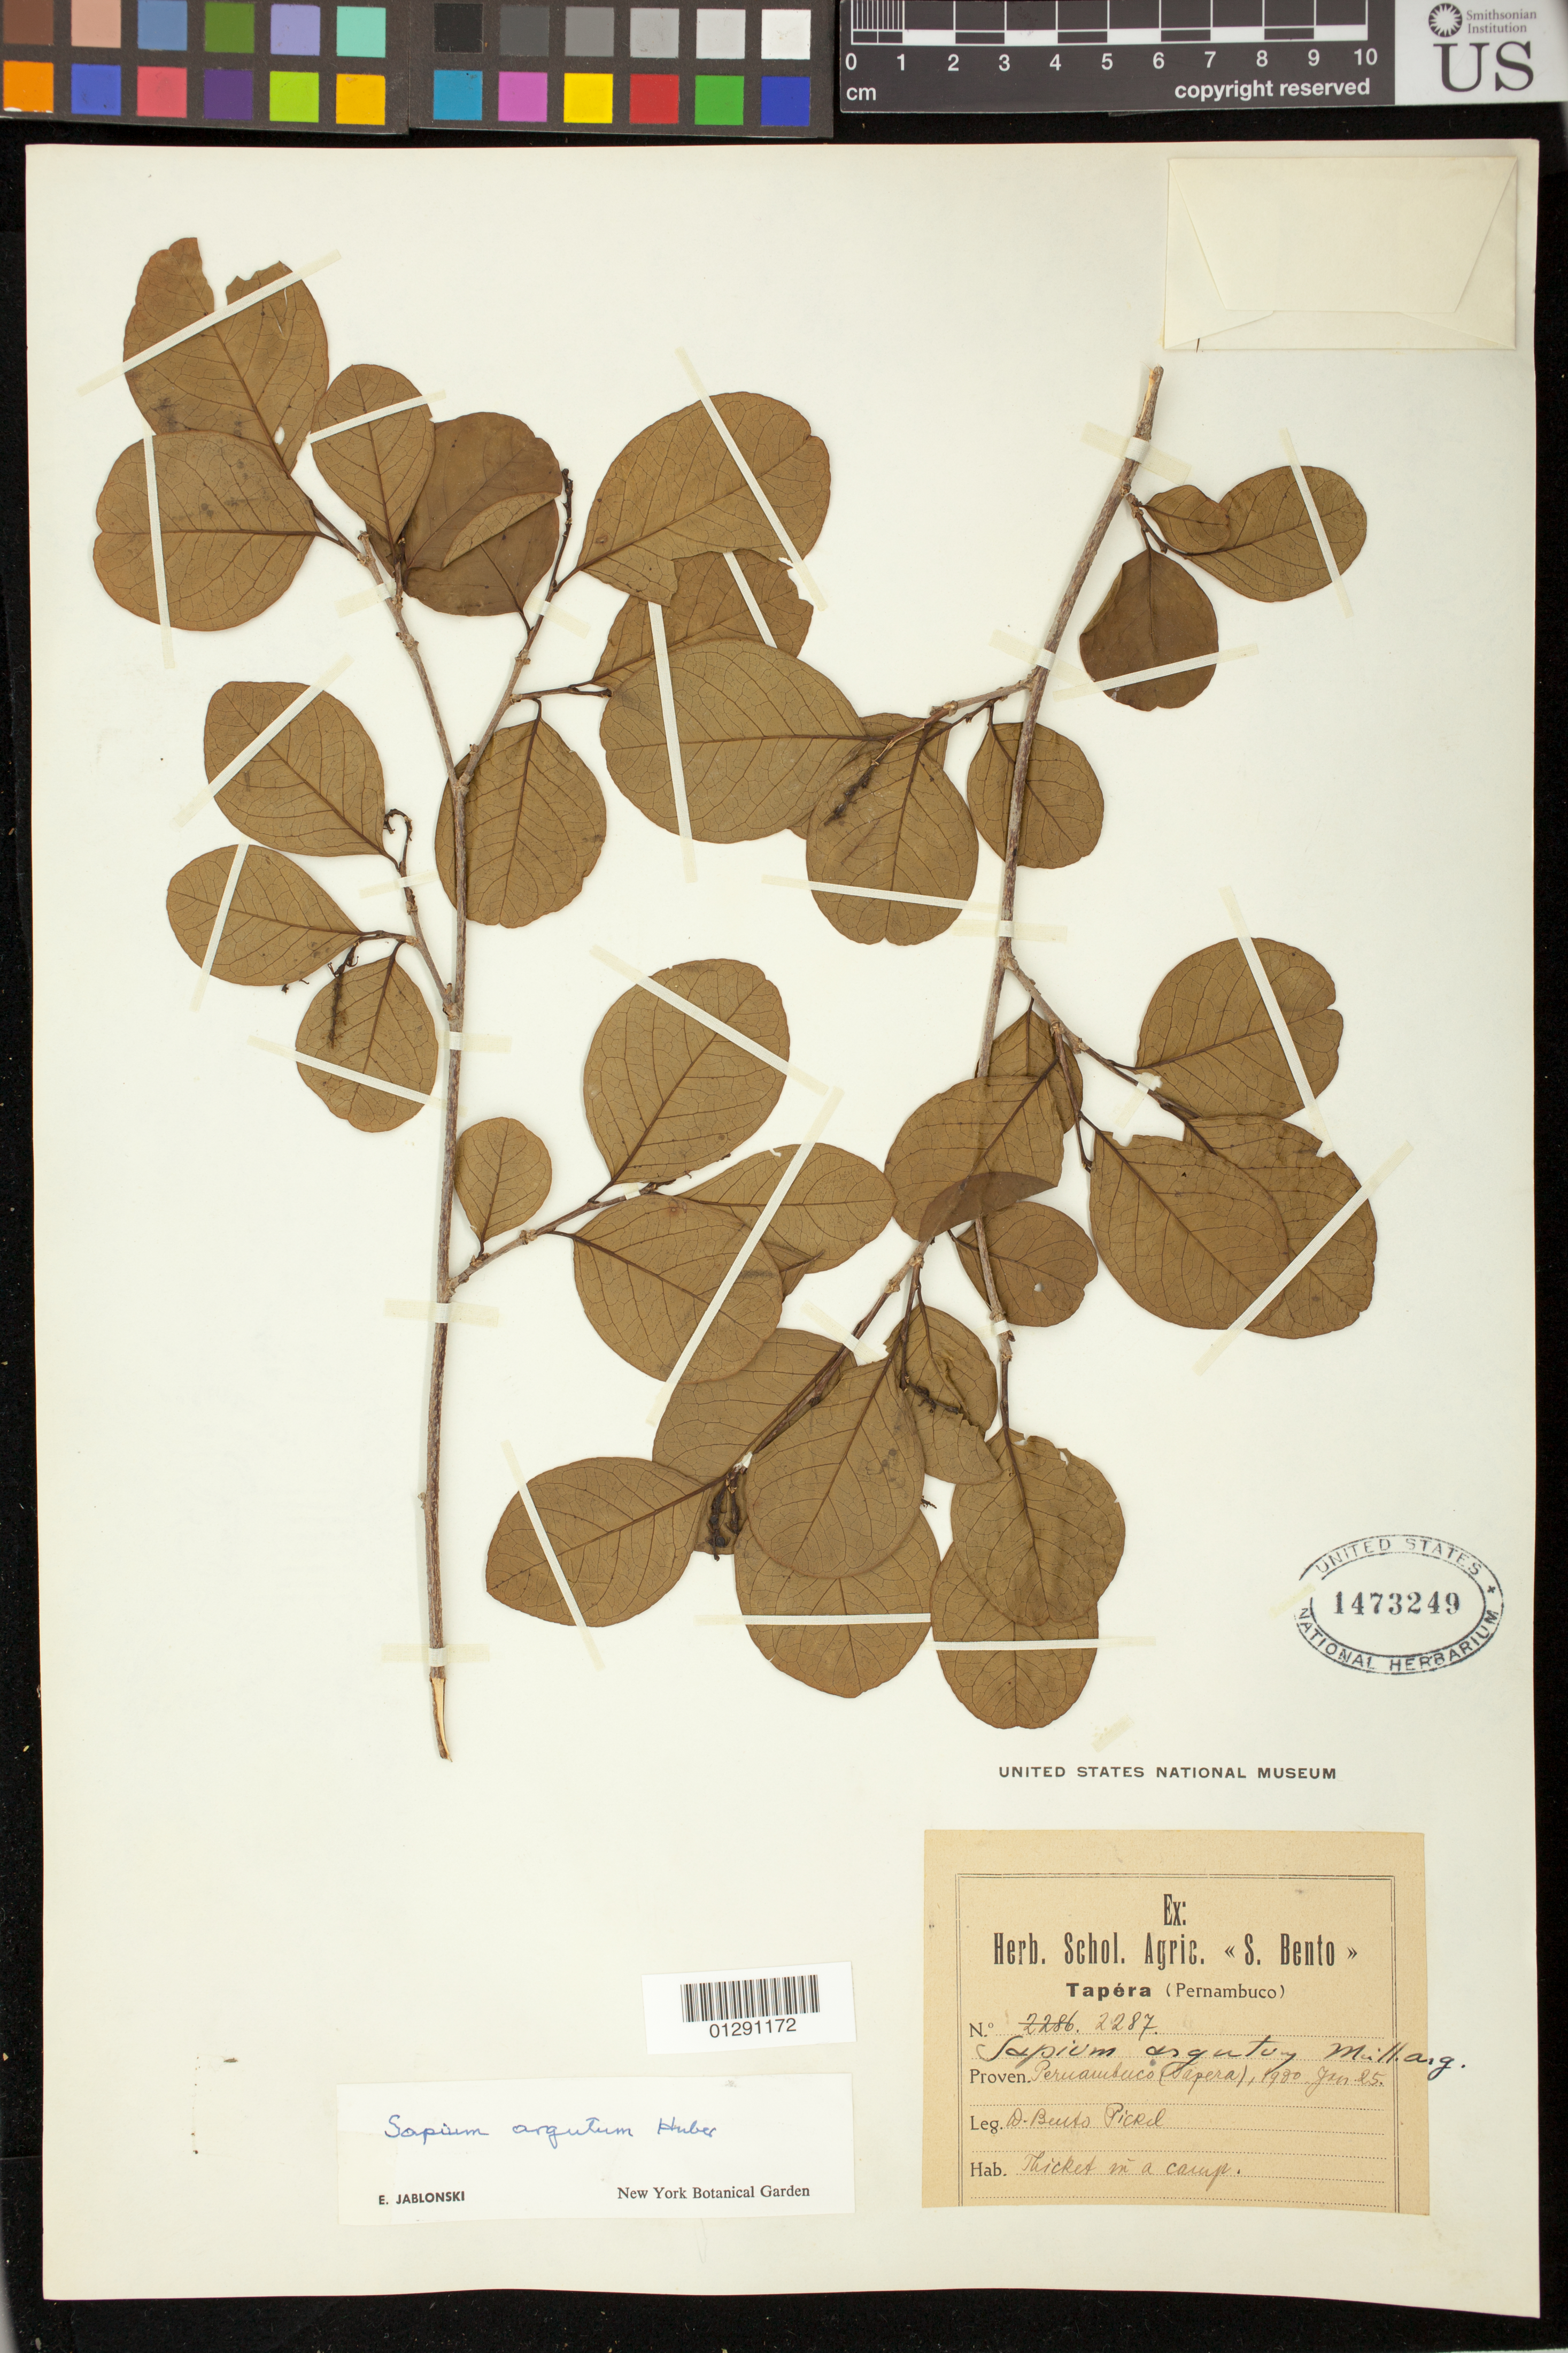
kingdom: Plantae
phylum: Tracheophyta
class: Magnoliopsida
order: Malpighiales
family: Euphorbiaceae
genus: Sapium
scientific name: Sapium argutum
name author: (Müll. Arg.) Huber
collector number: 2287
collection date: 1930-06-25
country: Brazil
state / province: Pernambuco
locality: Pernambuco (Tapera)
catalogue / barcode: US 1473249